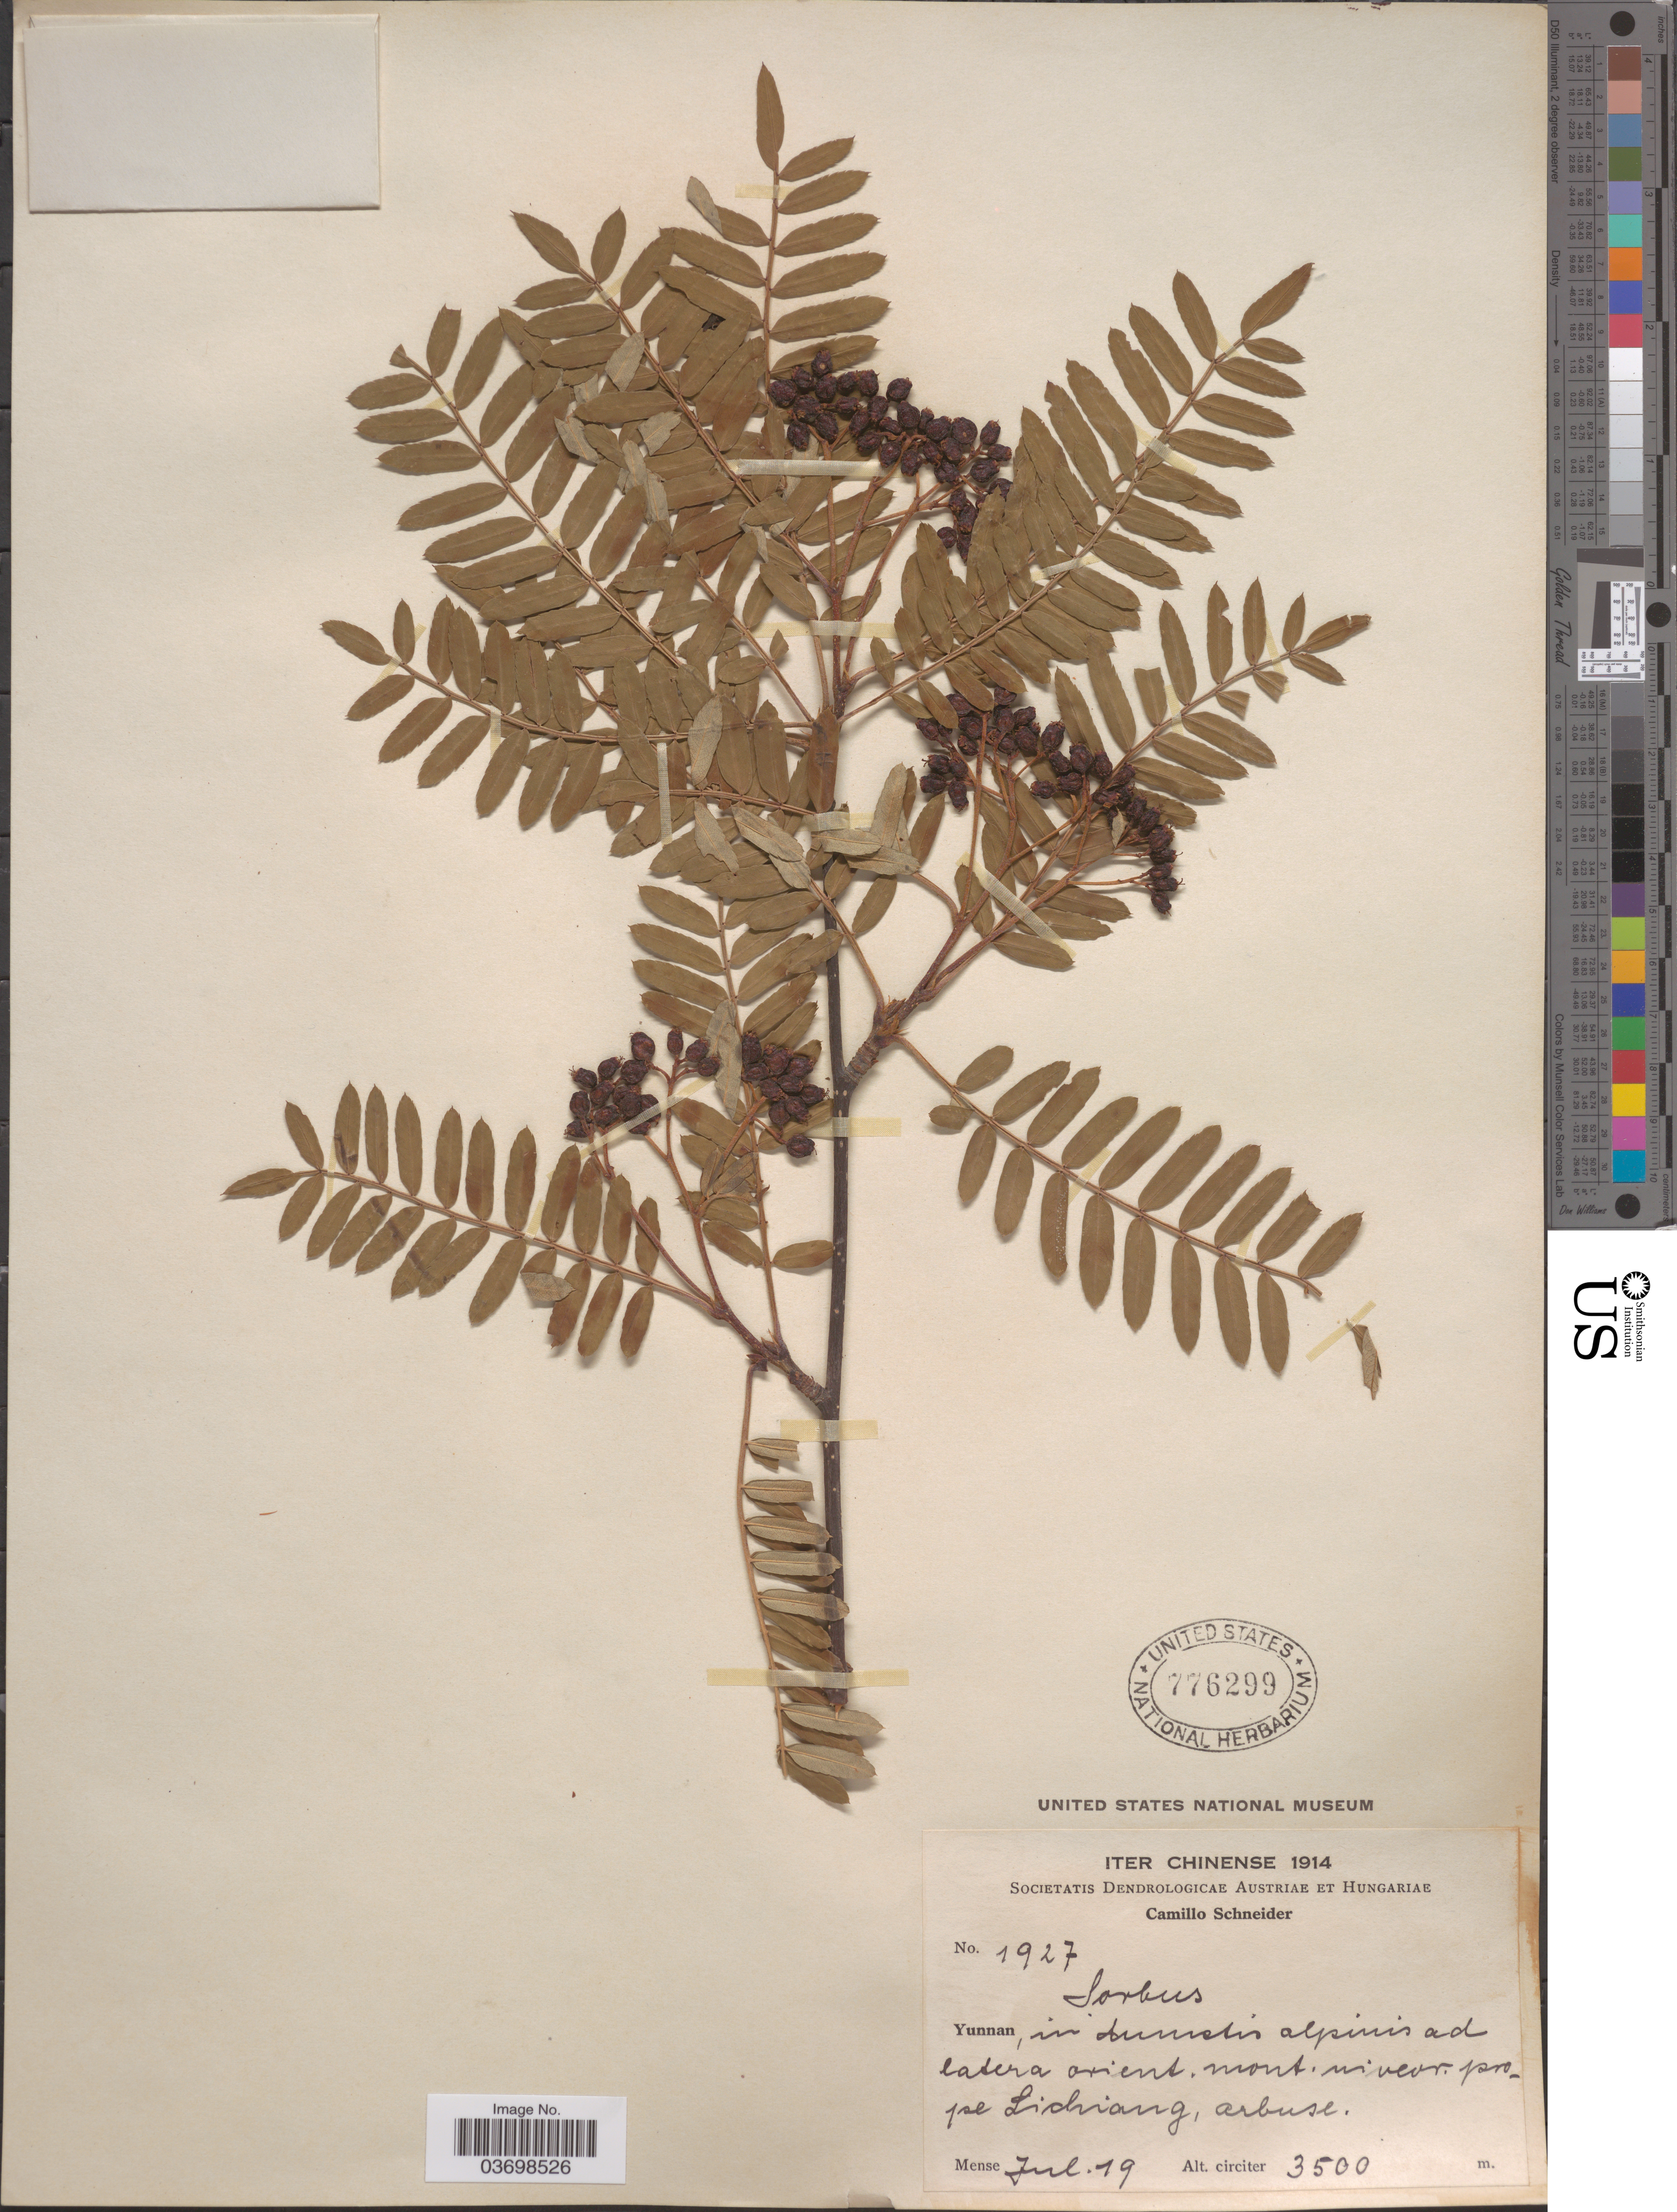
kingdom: Plantae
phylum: Tracheophyta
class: Magnoliopsida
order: Rosales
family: Rosaceae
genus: Sorbus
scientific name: Sorbus sp.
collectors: C. K. Schneider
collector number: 1927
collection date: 1914-07-19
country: China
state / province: Yunnan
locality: Iter Chinese. In dumstis alpinis ad latera orient. mont. in veor. prope Lichiang, arbuse. [interpreted]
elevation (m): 3500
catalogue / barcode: US 776299